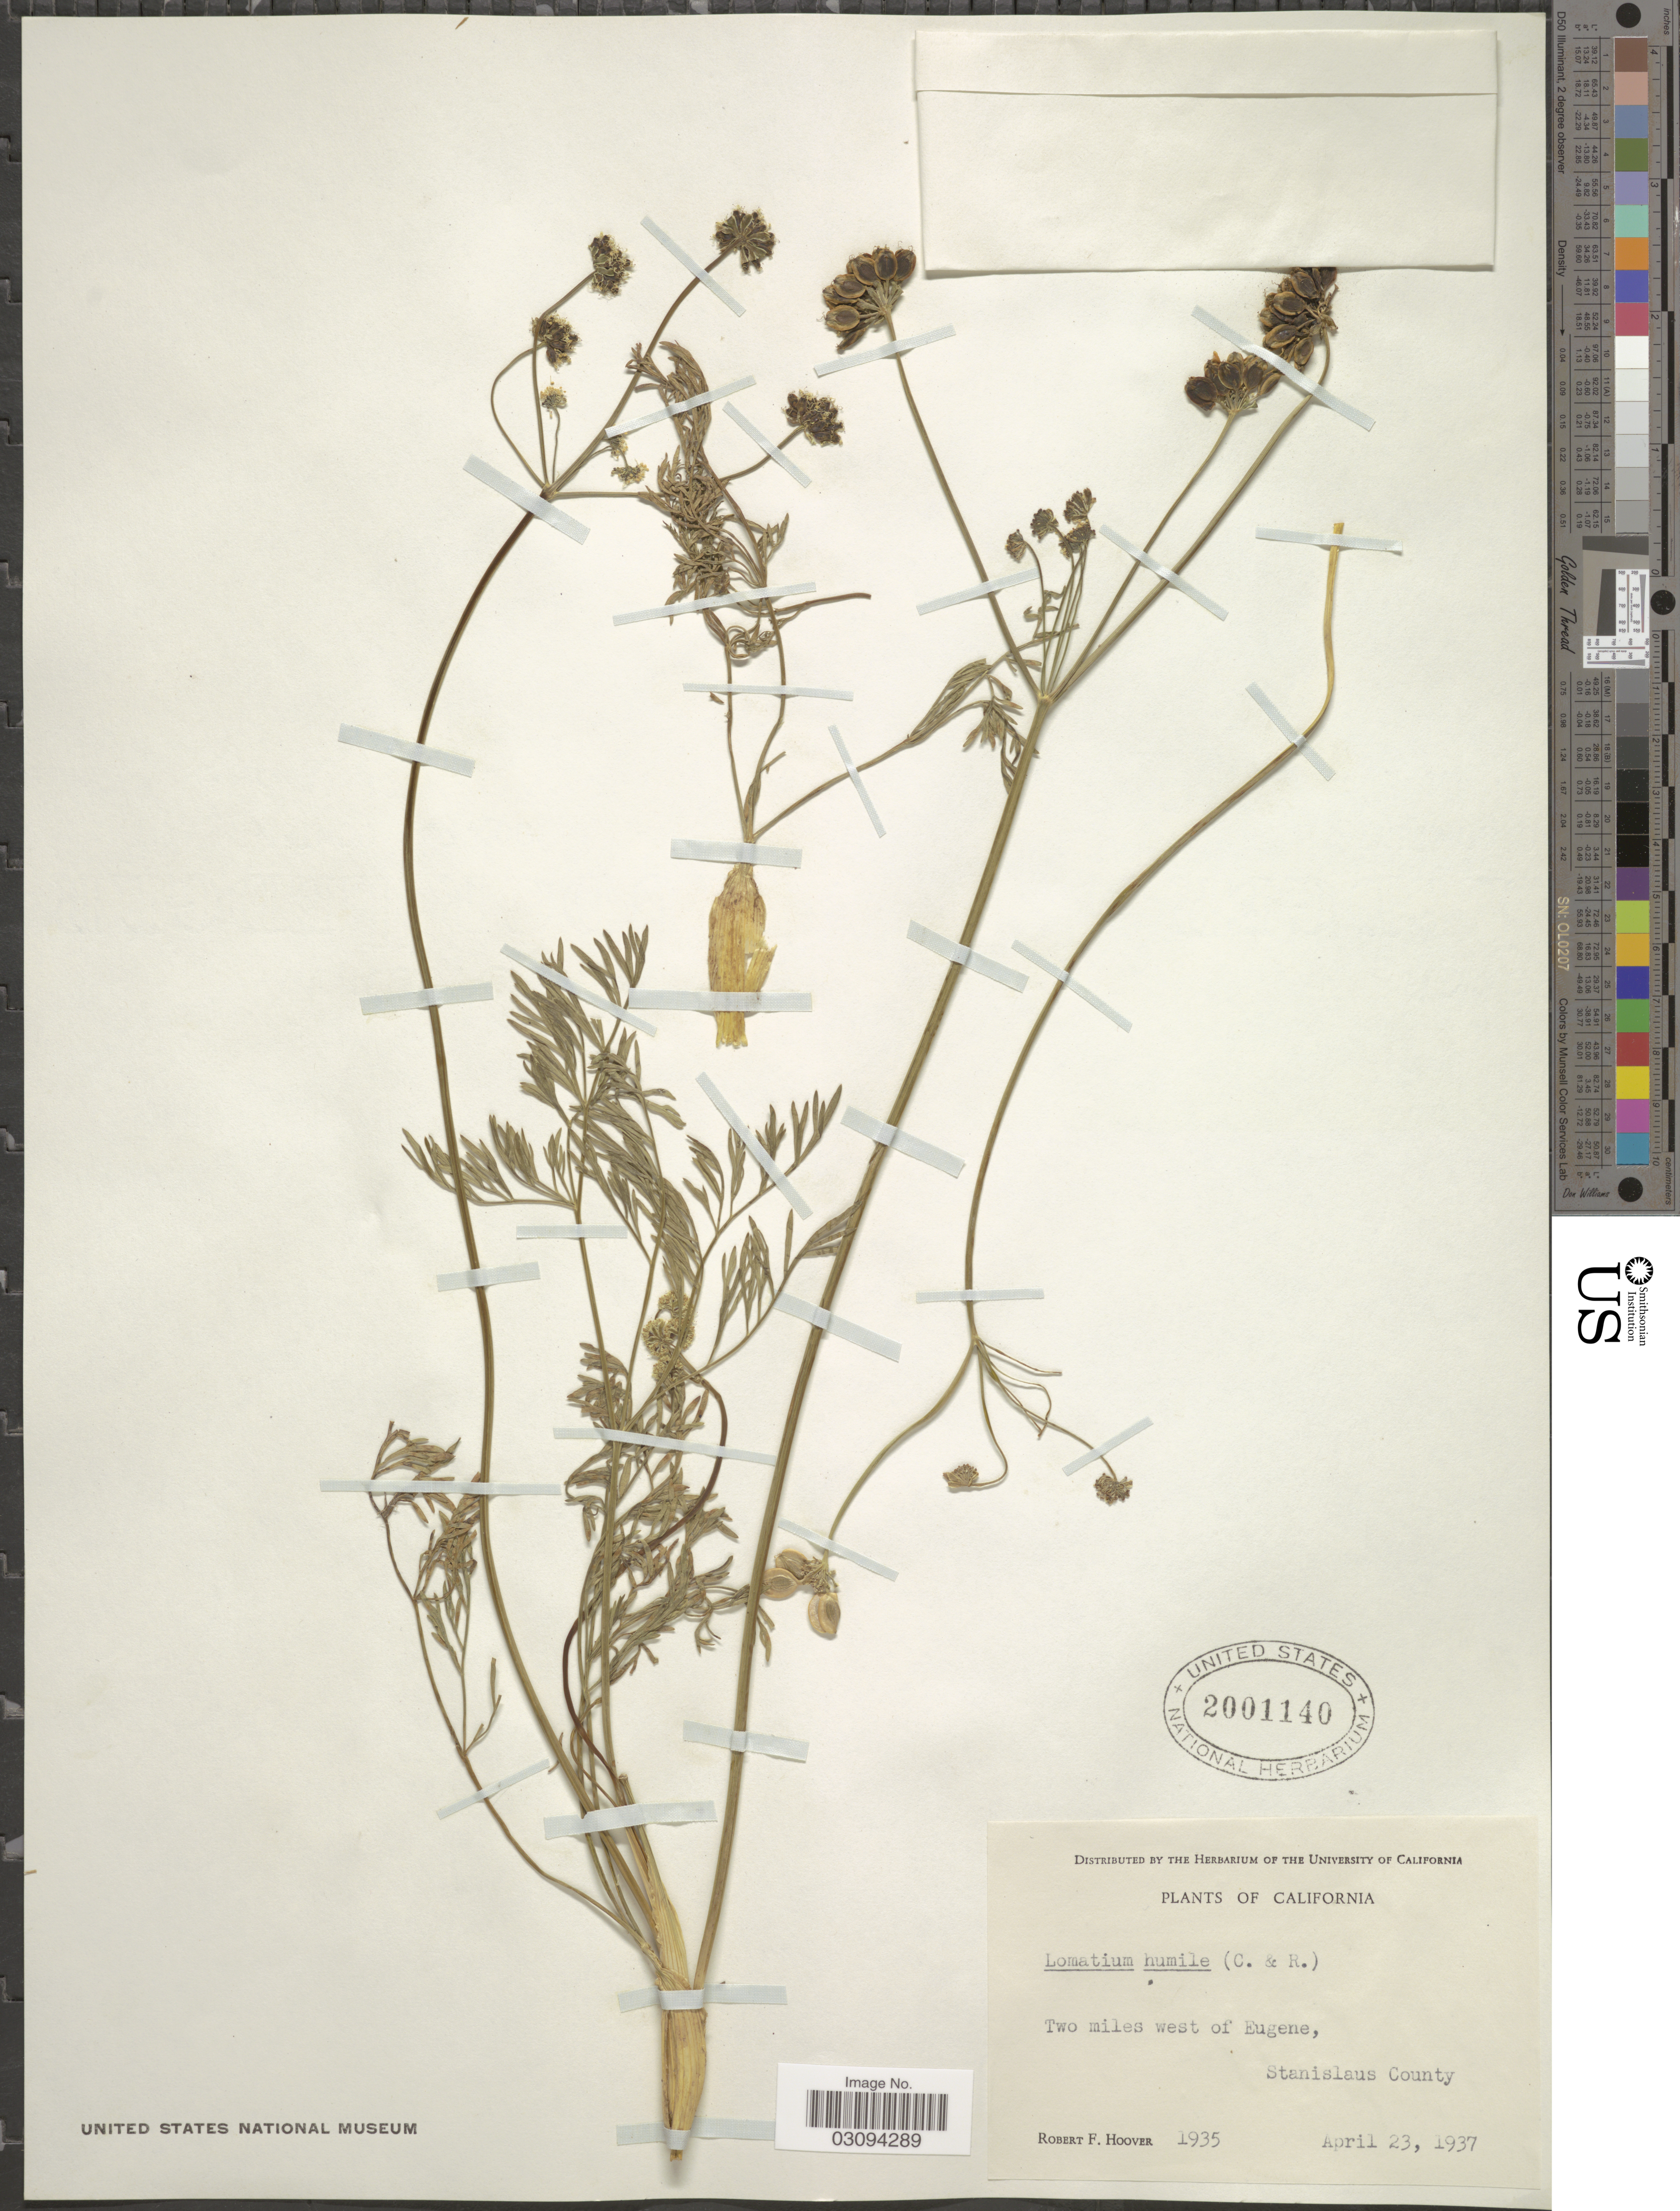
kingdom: Plantae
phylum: Tracheophyta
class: Magnoliopsida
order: Apiales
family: Apiaceae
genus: Lomatium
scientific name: Lomatium humile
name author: (J.M. Coult. & Rose) Hoover ex Mathias & Constance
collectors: R. F. Hoover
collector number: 1935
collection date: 1937-04-23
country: United States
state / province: California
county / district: Stanislaus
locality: Two miles west of Eugene, Stanislaus County.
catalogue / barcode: US 2001140